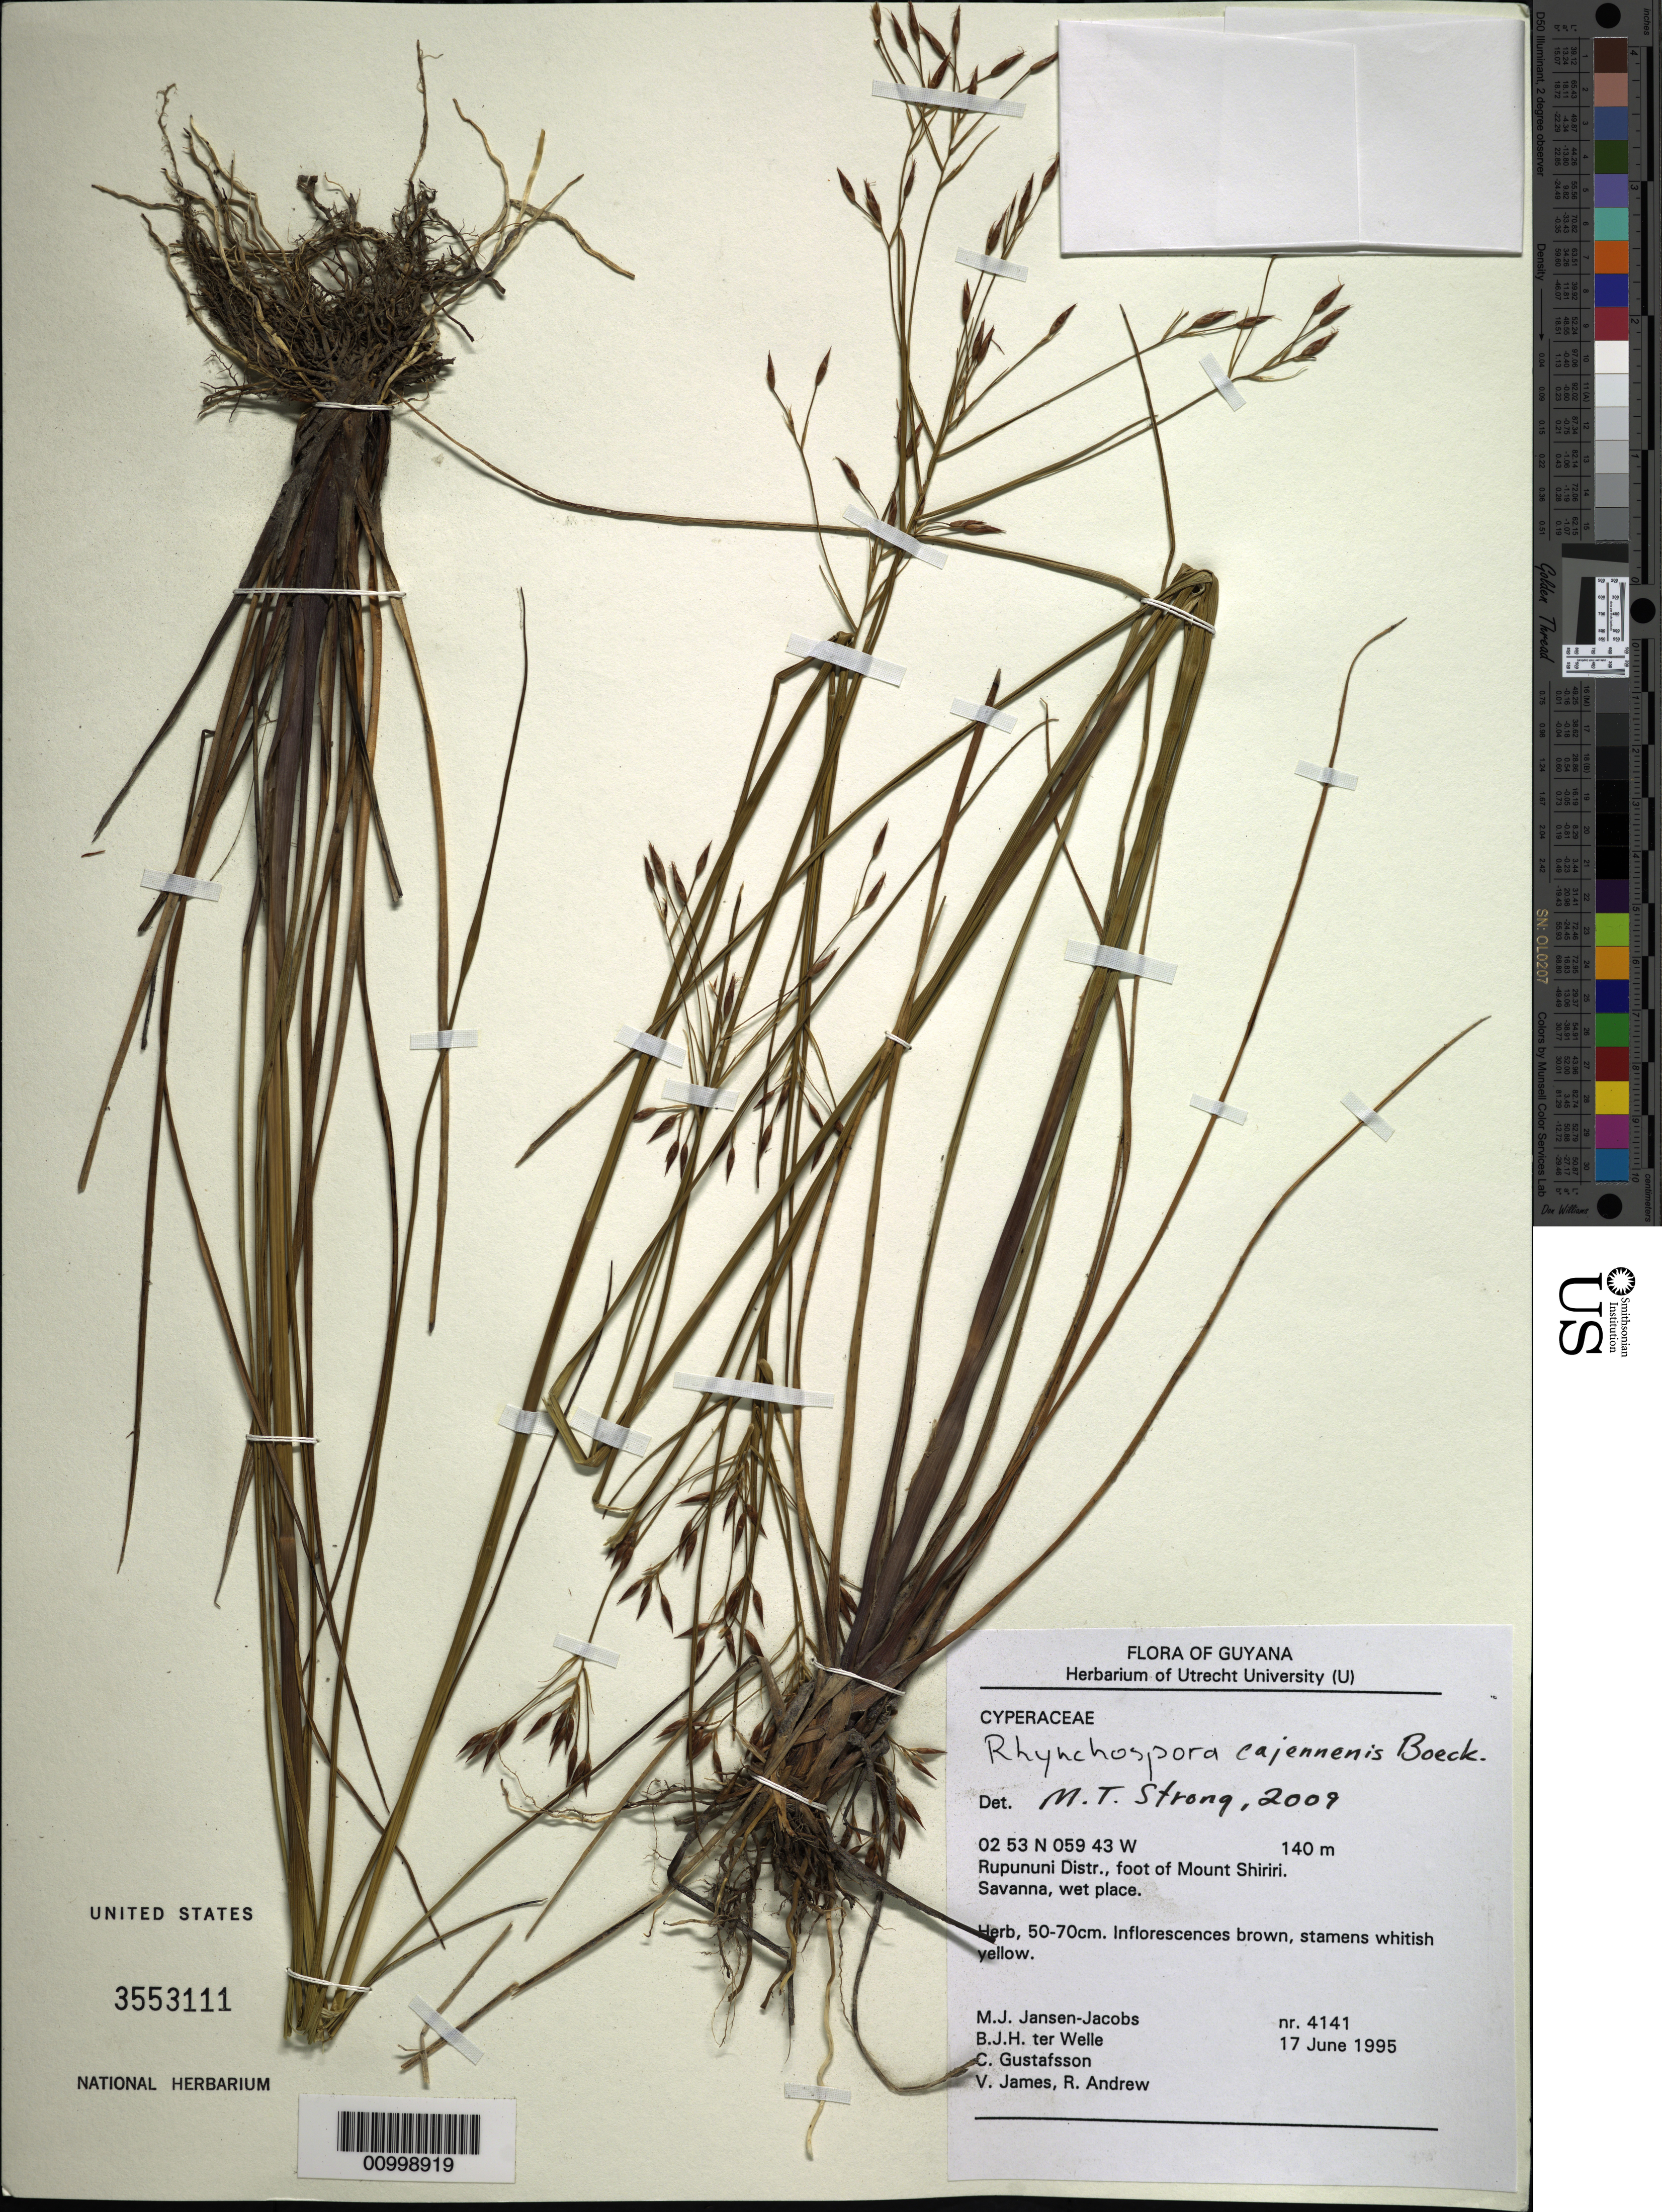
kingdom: Plantae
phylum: Tracheophyta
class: Liliopsida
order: Poales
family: Cyperaceae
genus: Rhynchospora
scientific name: Rhynchospora cajennensis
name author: Boeckeler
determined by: Strong, M. T., (US), Smithsonian Institution - National Museum of Natural History (UNITED STATES)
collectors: M. J. Jansen-Jacobs, B. Welle, C. G. Gustafsson, V. James & R. Andrew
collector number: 4141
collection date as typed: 17-Jun-95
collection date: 1995-06-17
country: Guyana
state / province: U. Takutu-U. Essequibo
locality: Mount Shiriri, at foot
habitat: Savanna, wet place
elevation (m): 140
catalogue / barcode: US 3553111